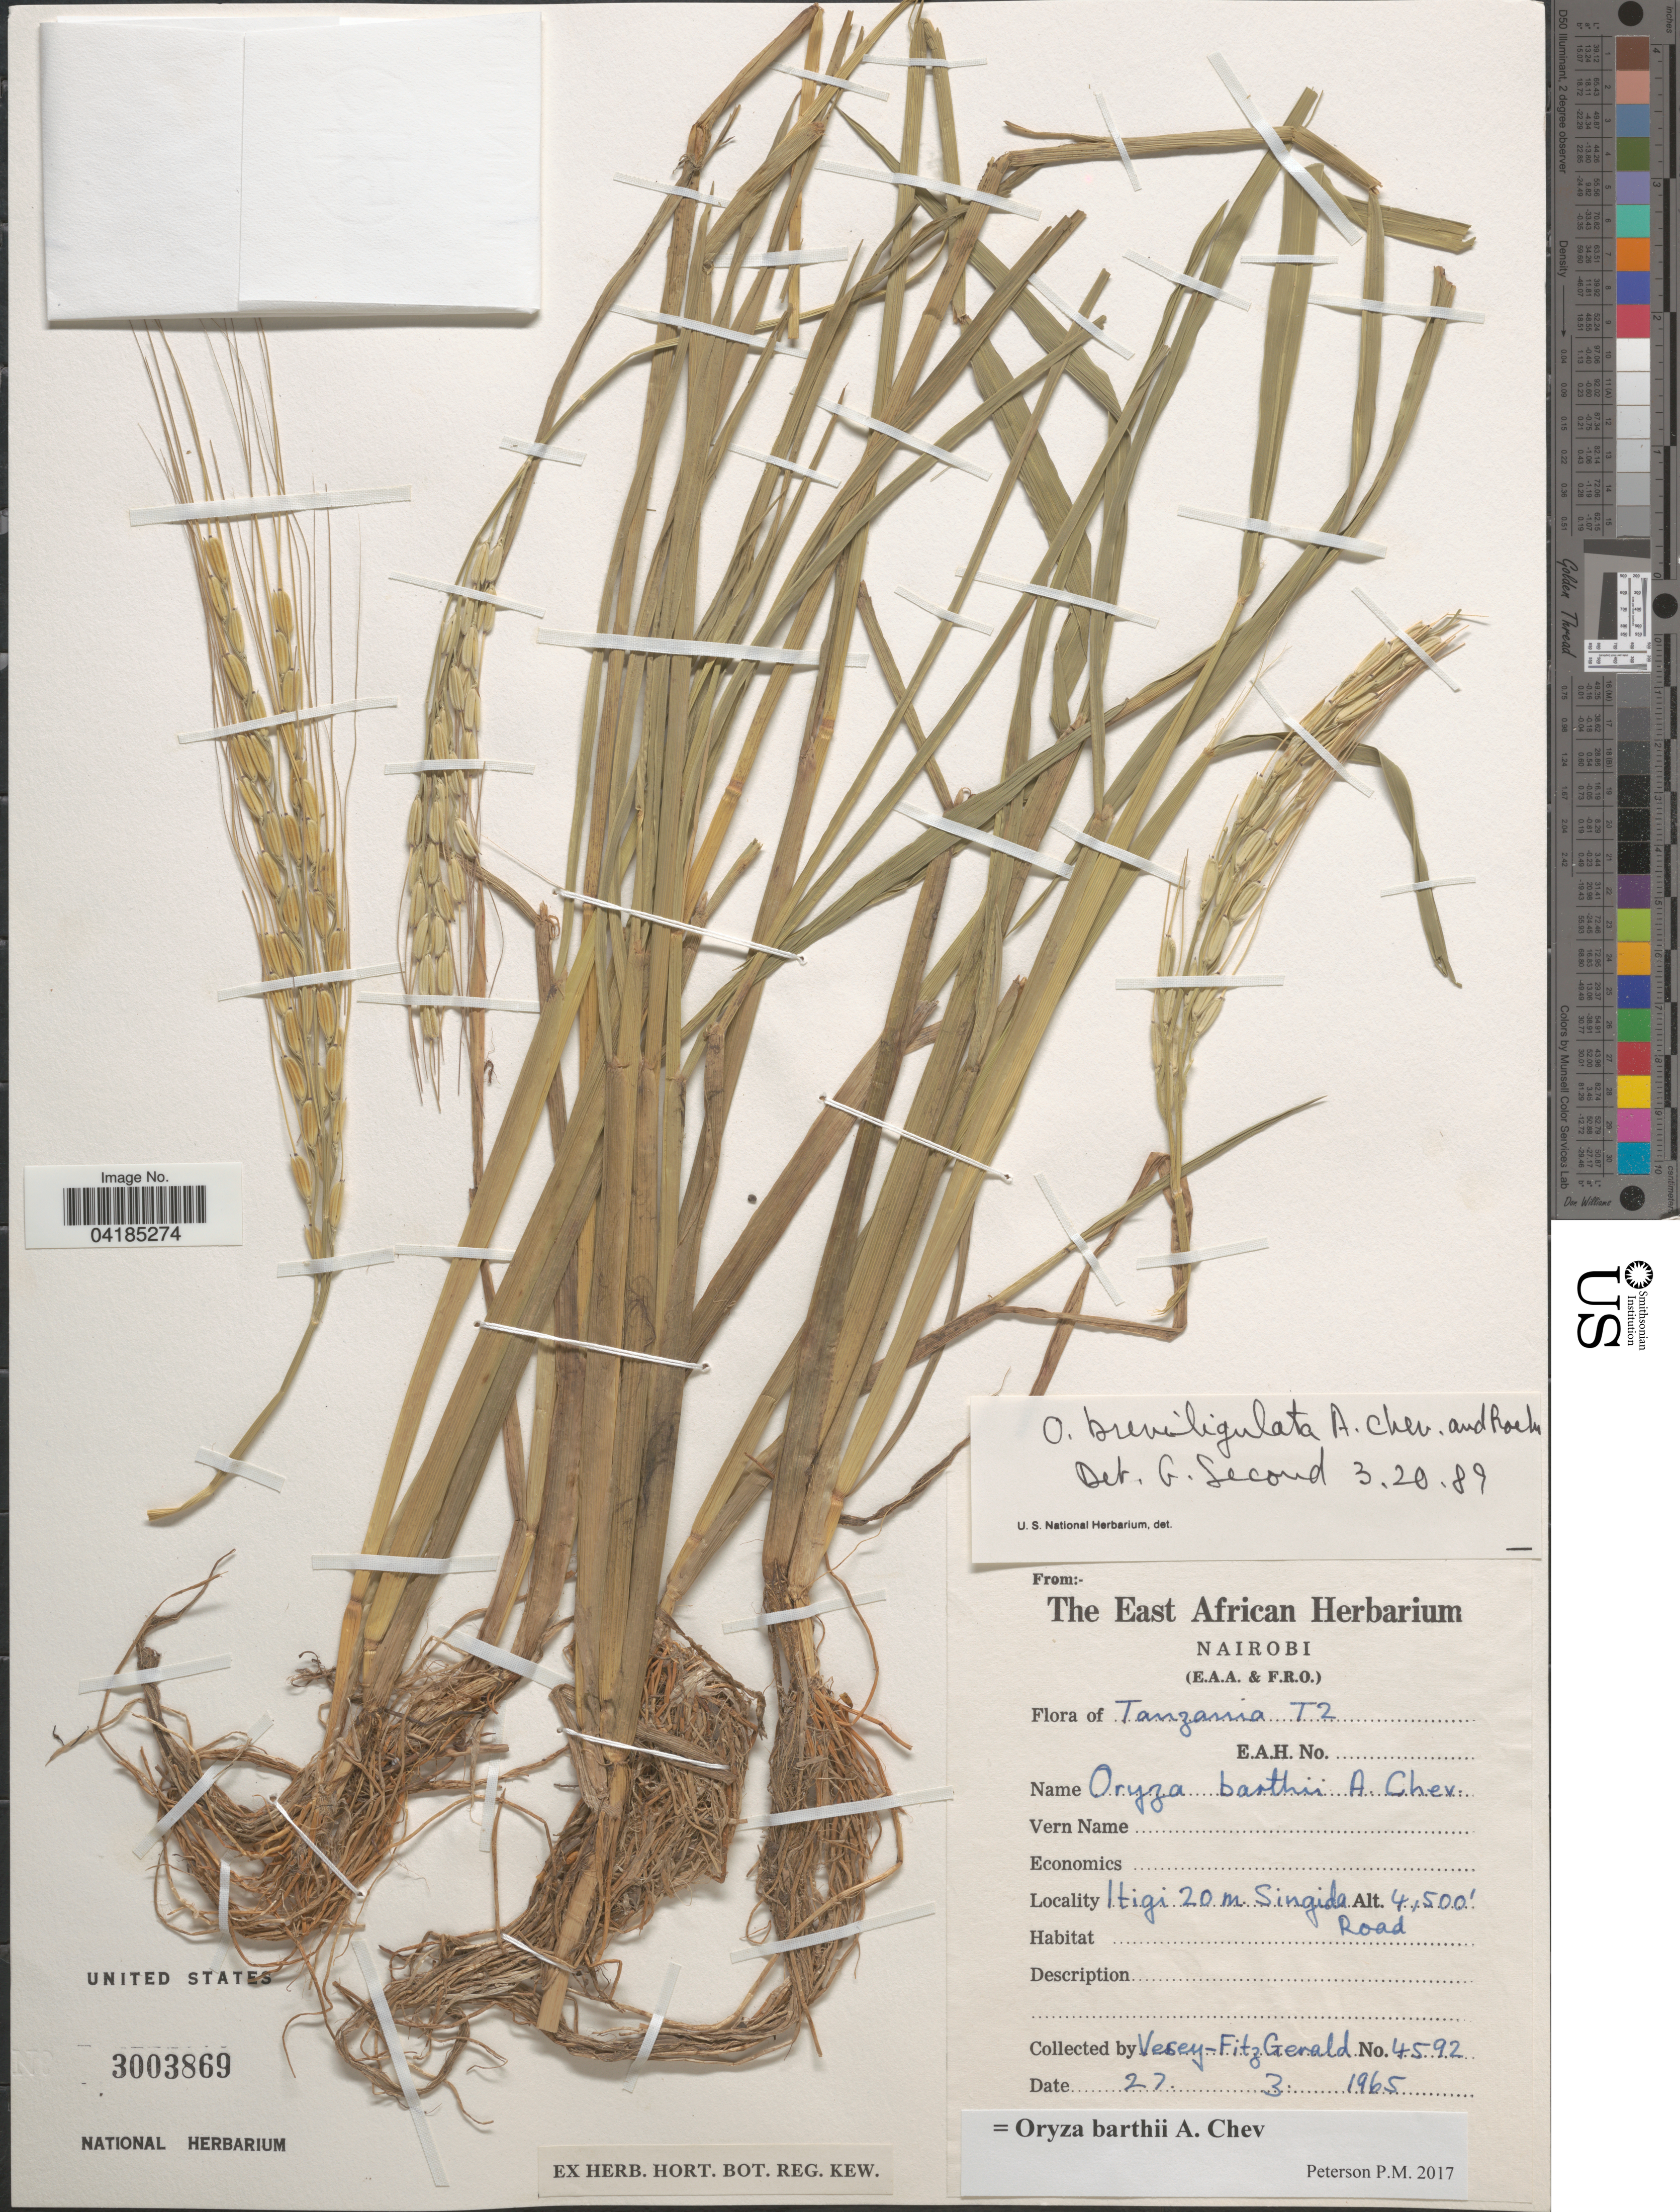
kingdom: Plantae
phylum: Tracheophyta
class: Liliopsida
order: Poales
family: Poaceae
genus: Oryza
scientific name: Oryza barthii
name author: A. Chev.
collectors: Vesey-Fitzgerald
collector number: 4592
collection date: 1965-03-27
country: Tanzania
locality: T2. Itigi 20 m Singida Road.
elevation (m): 1372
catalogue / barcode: US 3003869